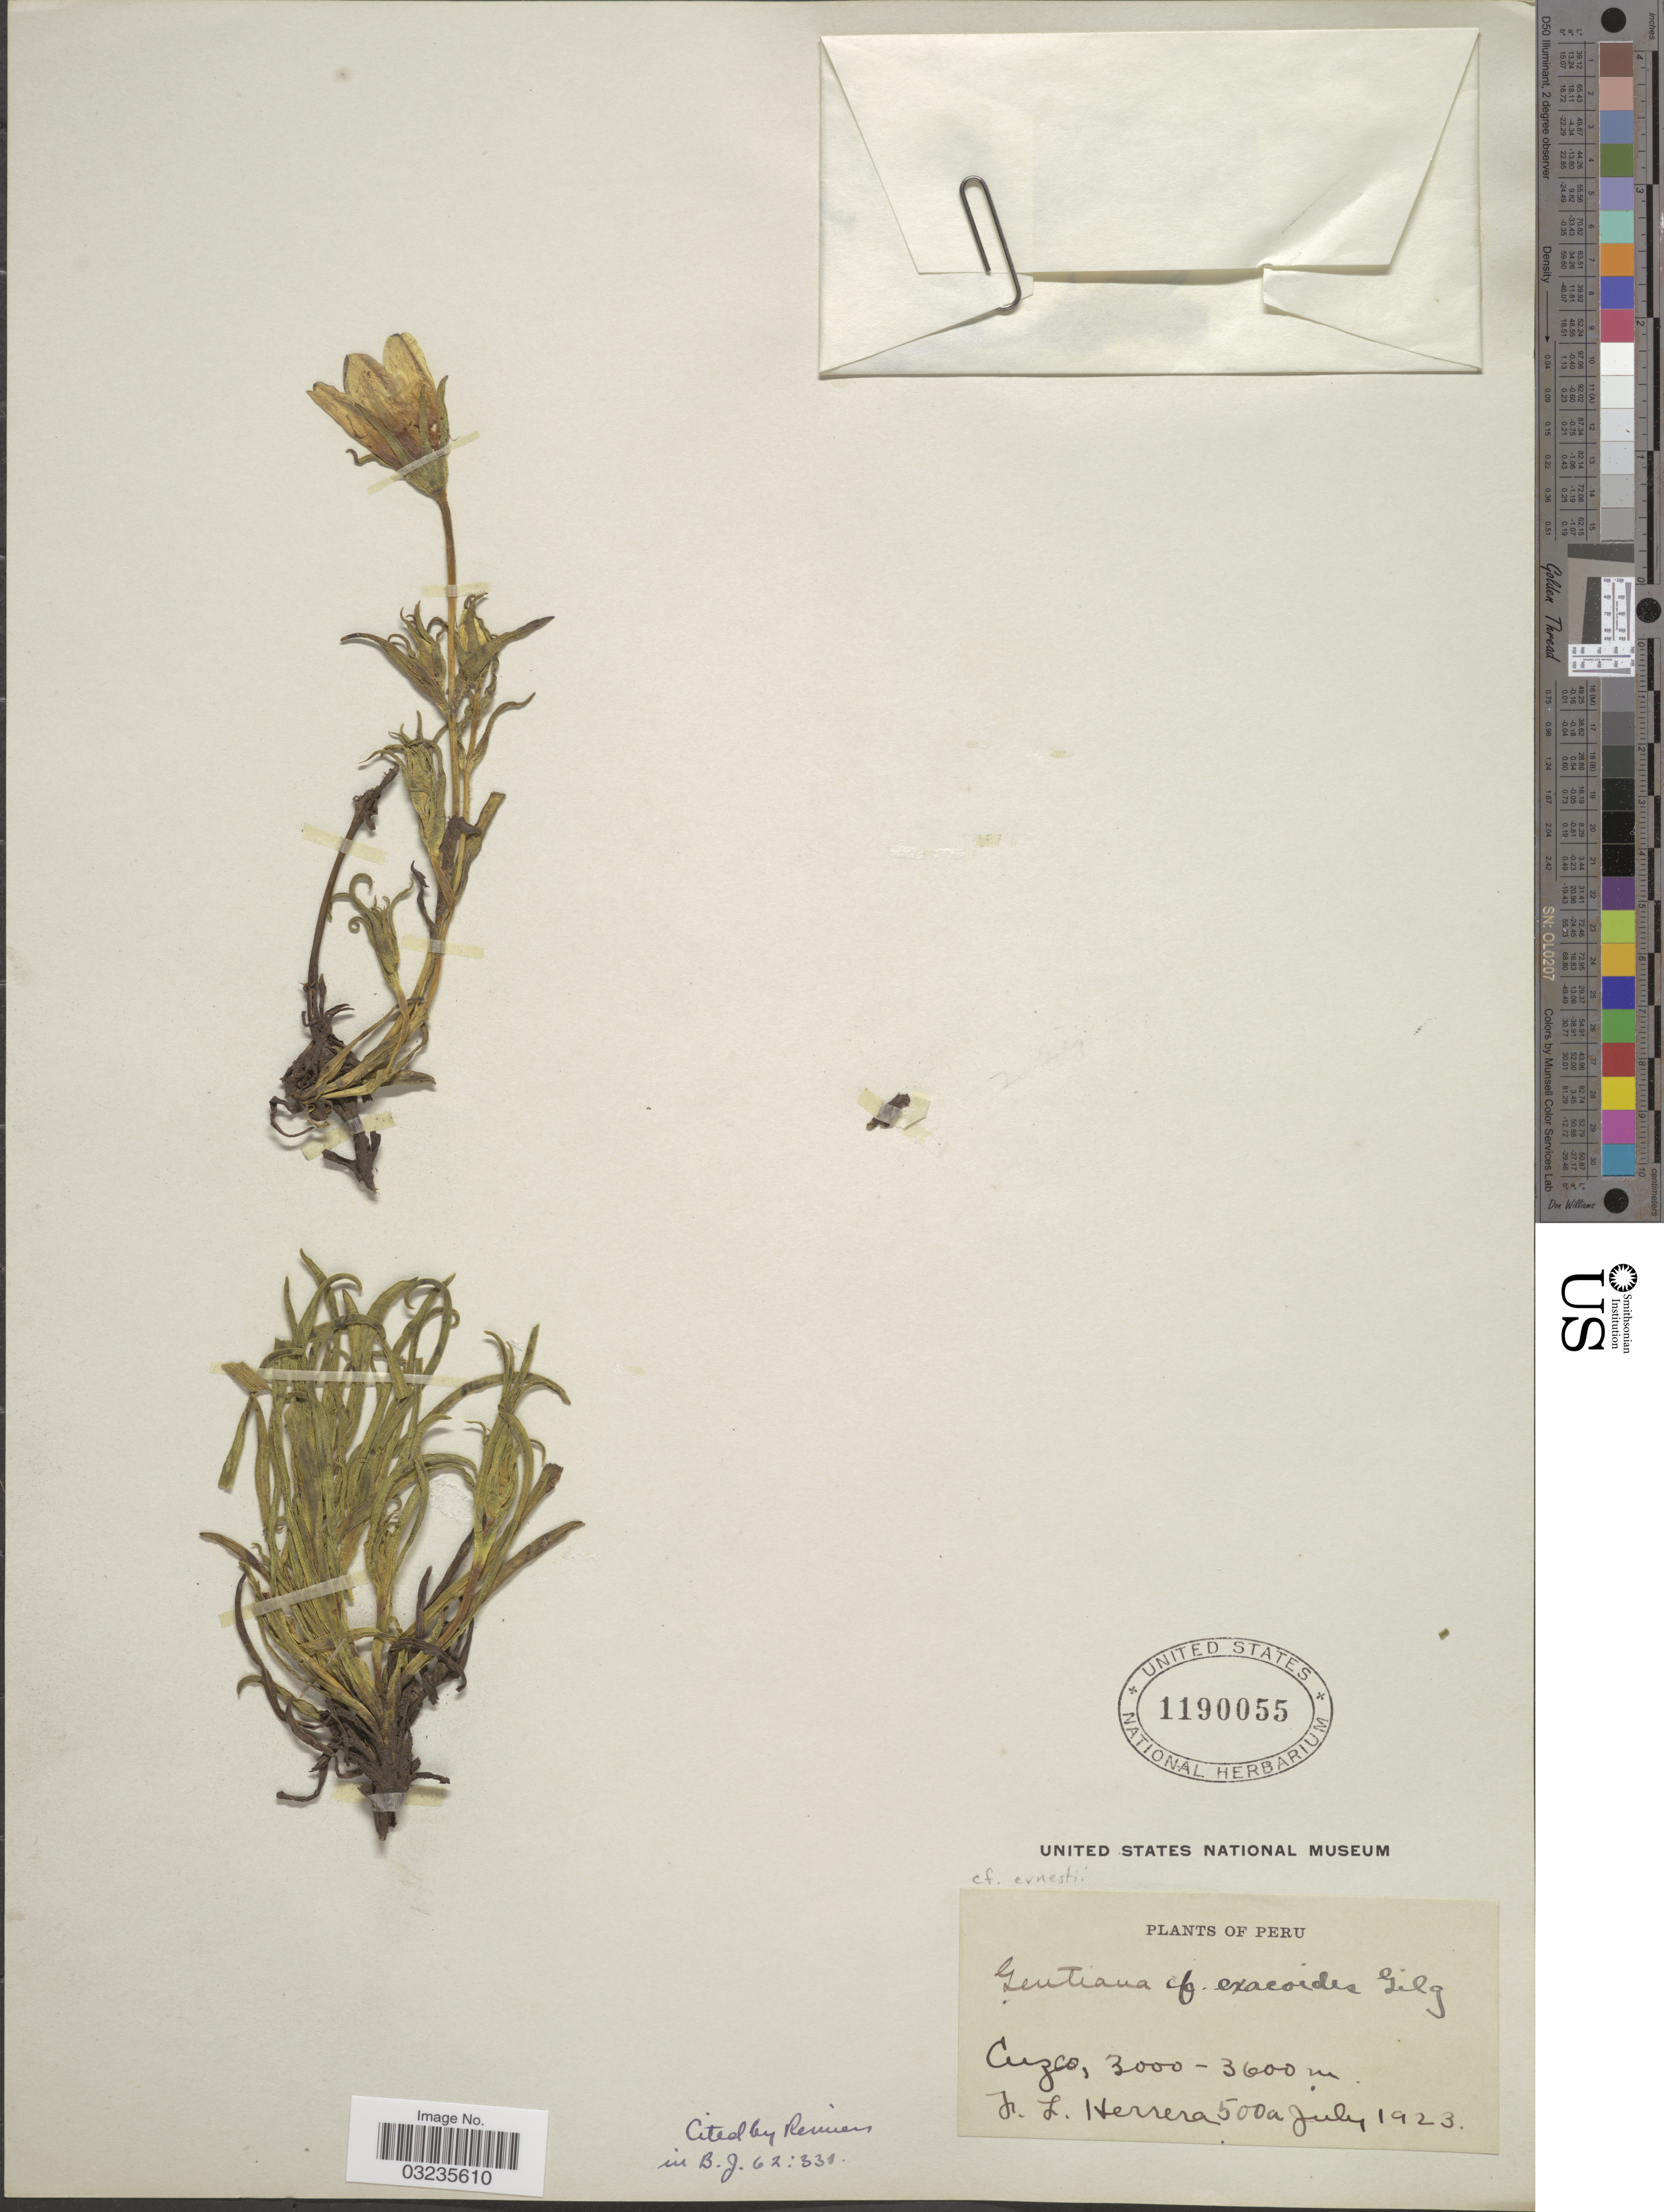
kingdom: Plantae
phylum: Tracheophyta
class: Magnoliopsida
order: Gentianales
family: Gentianaceae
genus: Gentiana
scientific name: Gentiana rima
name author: G. Don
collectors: F. L. Herrera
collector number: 500a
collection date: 1923-07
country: Peru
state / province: Cusco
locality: Cuzco.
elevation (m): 3000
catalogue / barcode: US 1190055